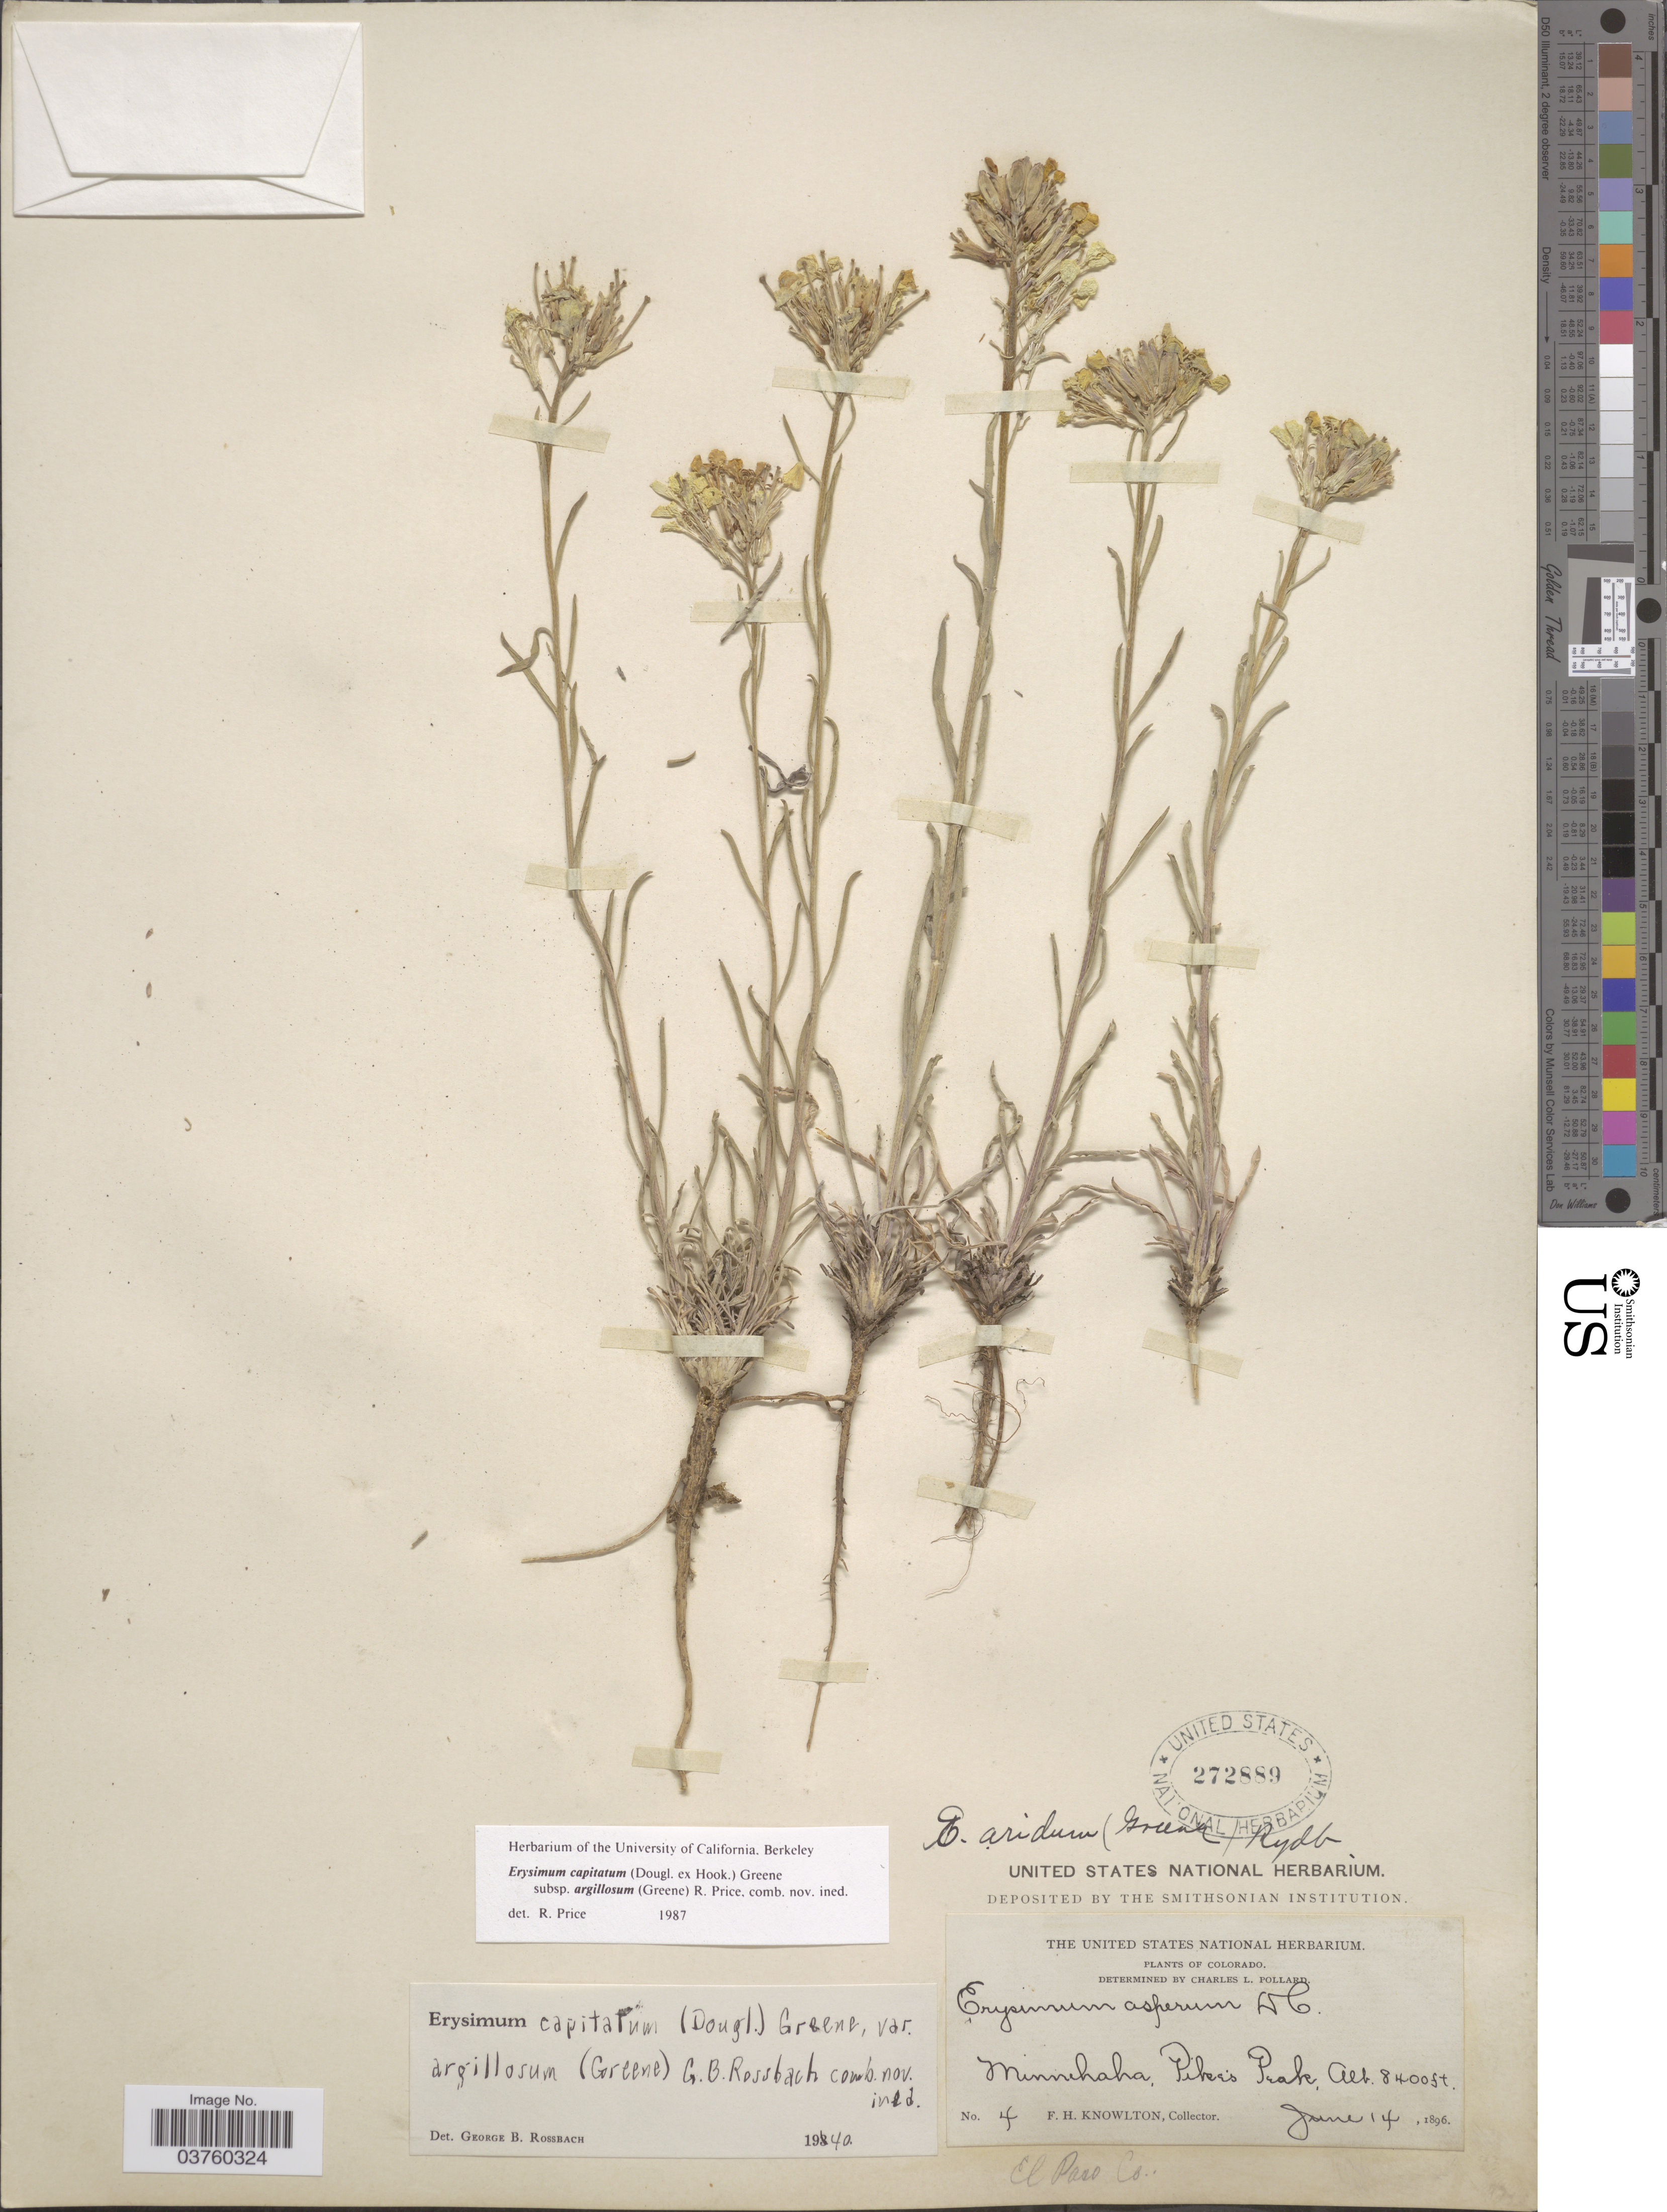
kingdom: Plantae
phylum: Tracheophyta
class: Magnoliopsida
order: Brassicales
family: Brassicaceae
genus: Erysimum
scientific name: Erysimum capitatum var. argillosum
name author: (Greene) R.J. Davis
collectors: F. H. Knowlton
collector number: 4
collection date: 1896-06-14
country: United States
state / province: Colorado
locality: Minnehaha, Pikes Peak. El Paso Co.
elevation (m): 2560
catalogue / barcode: US 272889